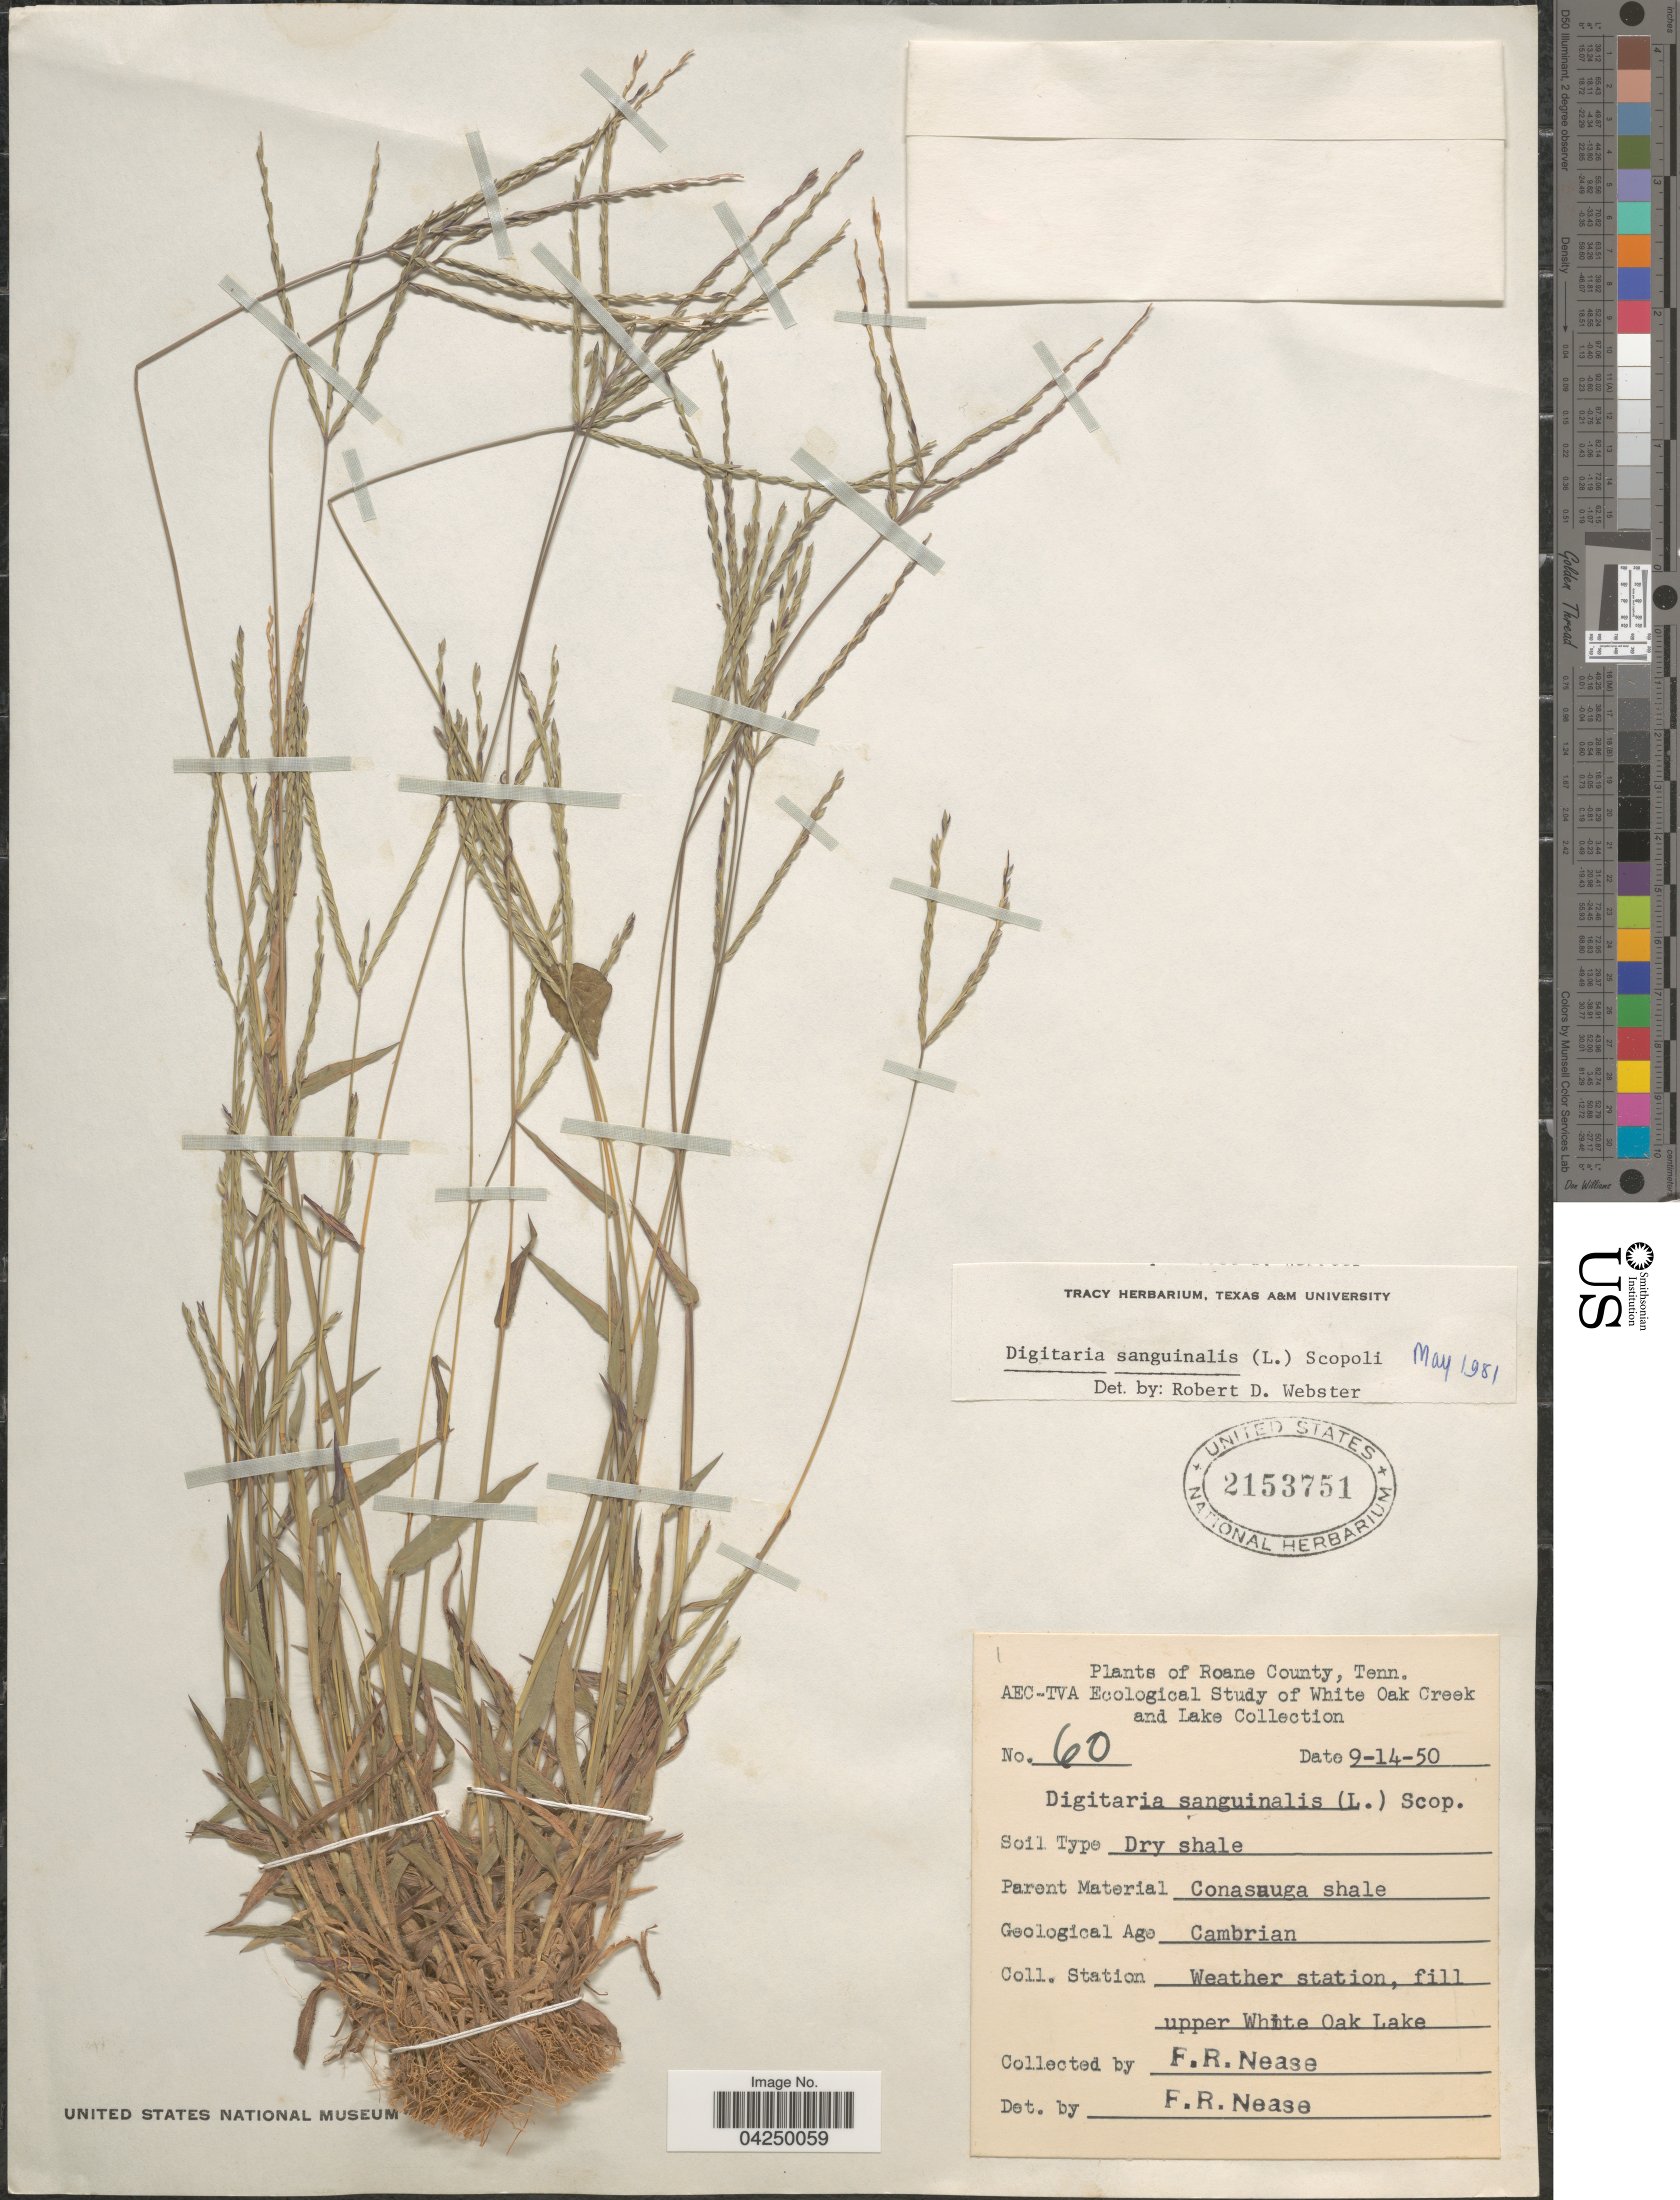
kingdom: Plantae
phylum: Tracheophyta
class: Liliopsida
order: Poales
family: Poaceae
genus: Digitaria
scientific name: Digitaria sanguinalis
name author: (L.) Scop.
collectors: F. Nease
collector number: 60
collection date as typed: Transcribed d/m/y: 14/9/50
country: United States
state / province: Tennessee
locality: Roane County. Weather station, fill upper White Oak Lake.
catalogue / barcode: US 2153751